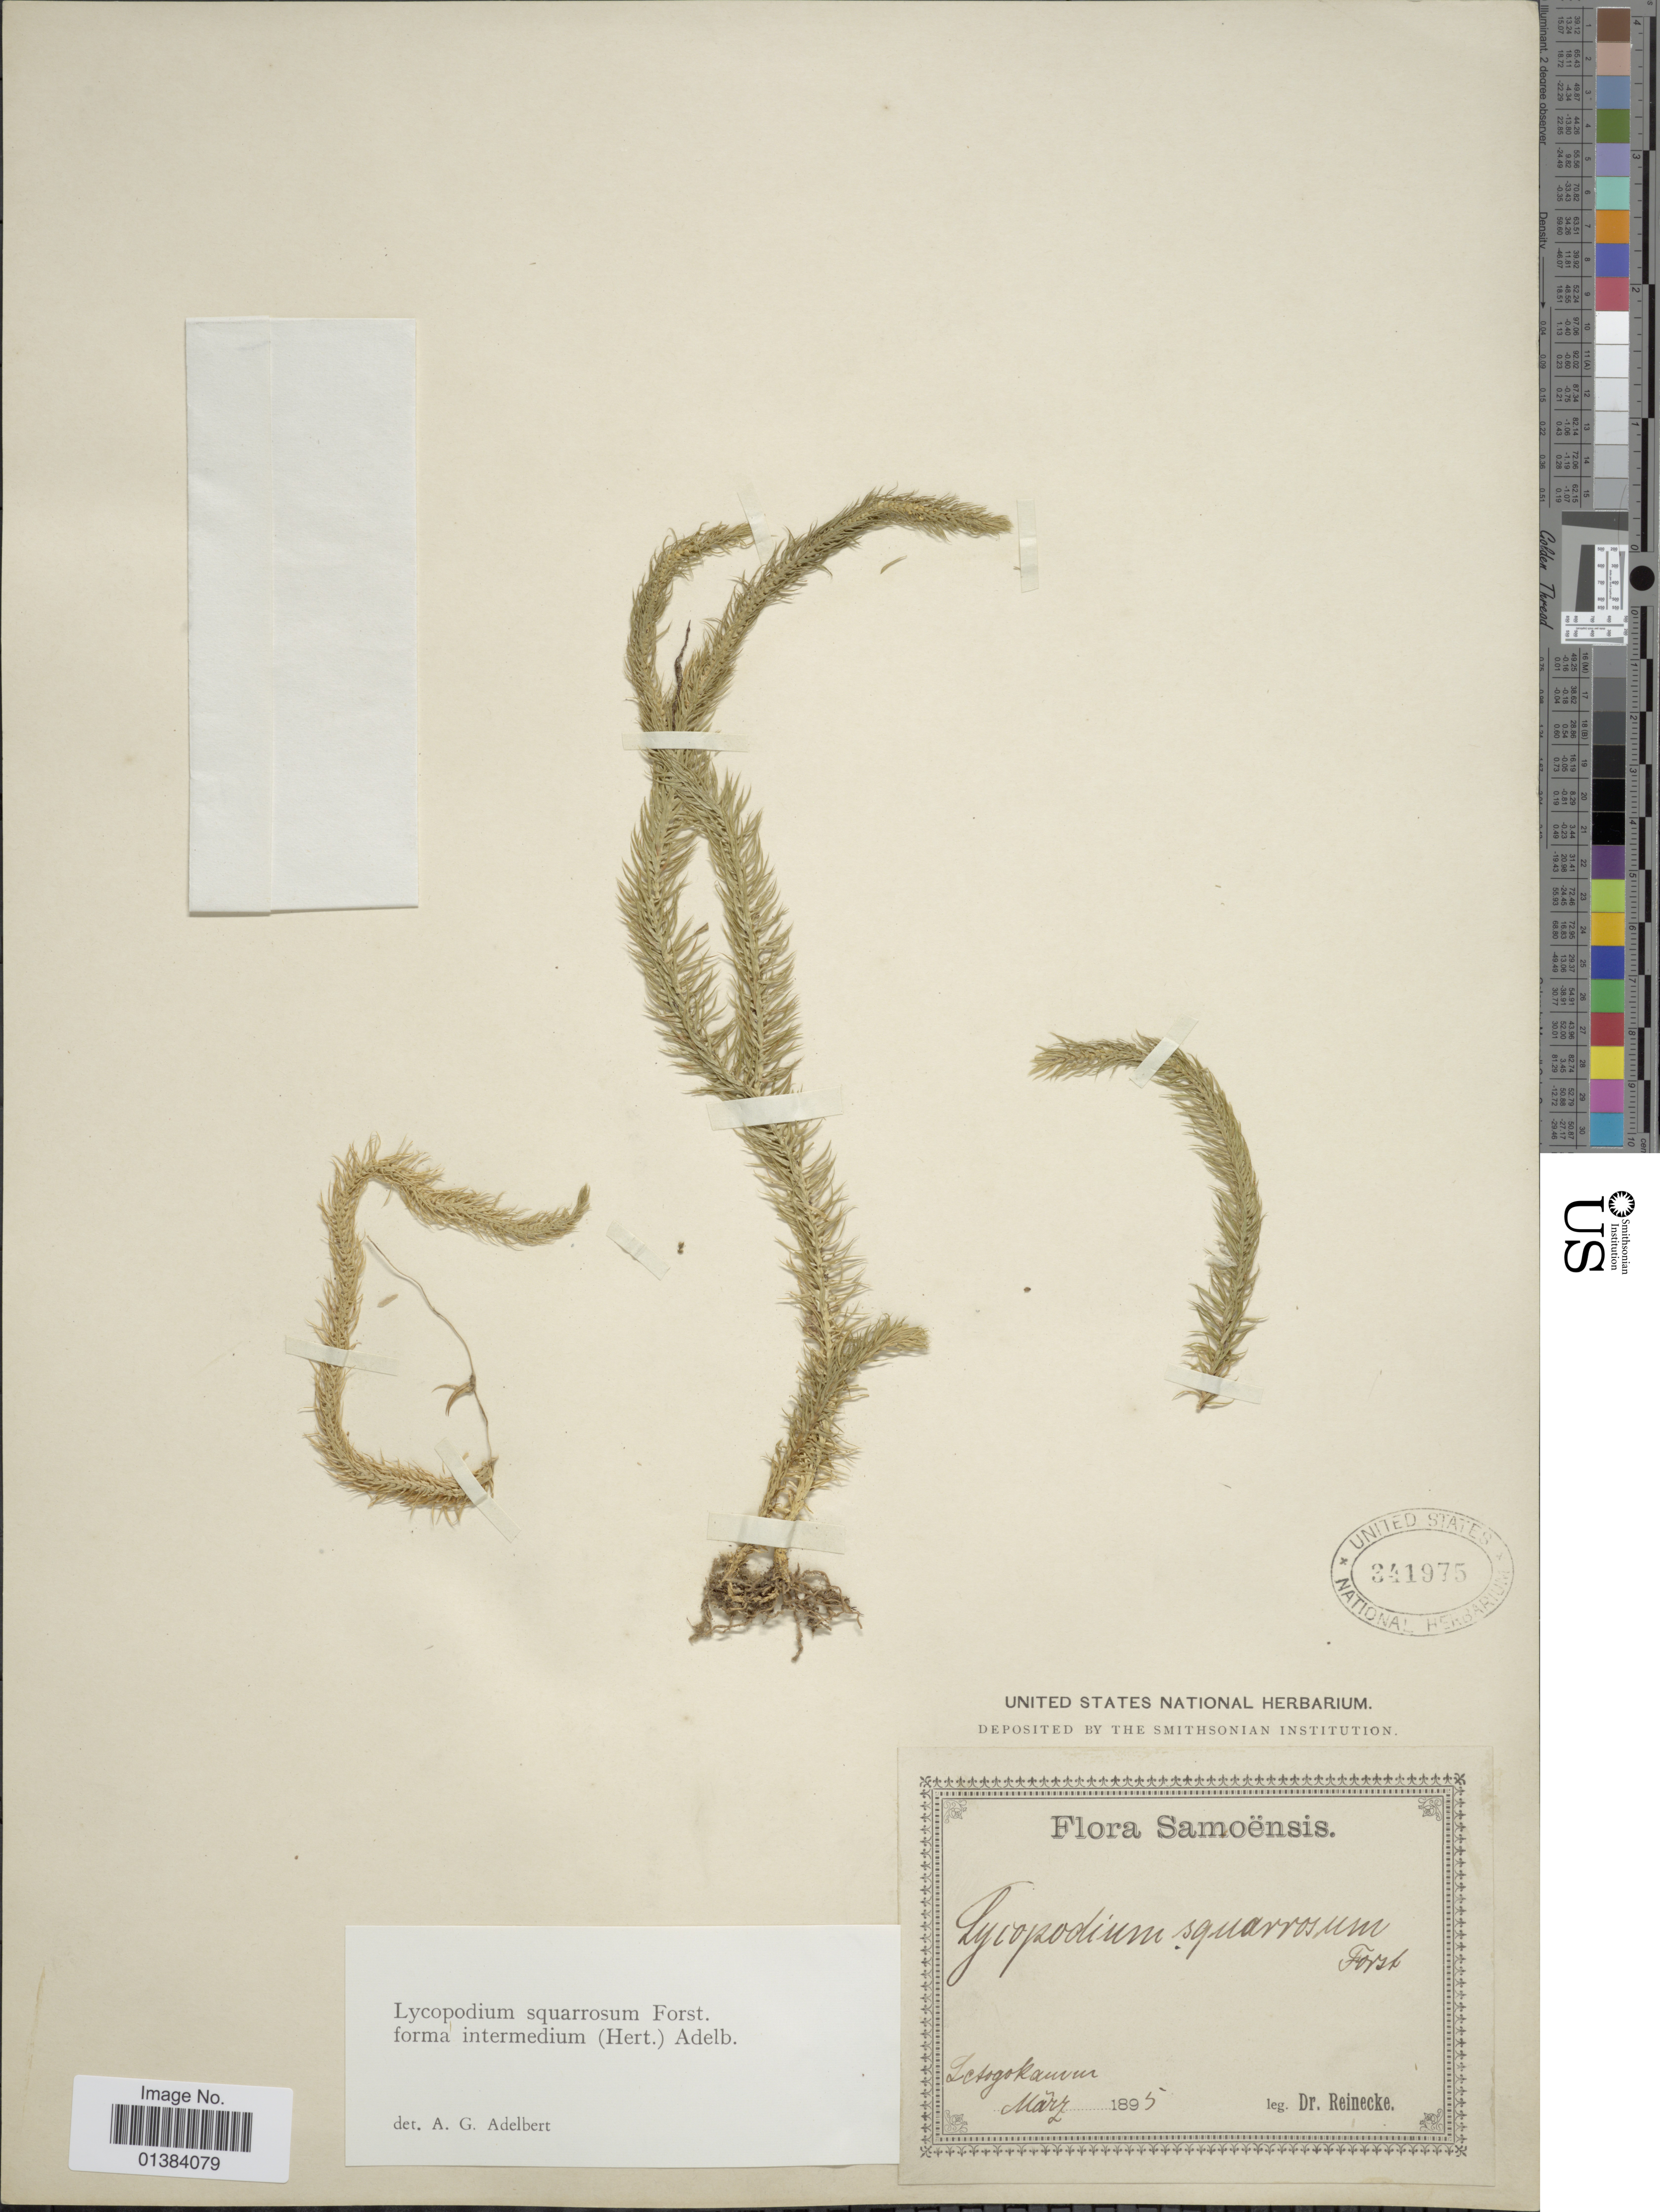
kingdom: Plantae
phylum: Tracheophyta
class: Lycopodiopsida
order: Lycopodiales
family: Lycopodiaceae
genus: Phlegmariurus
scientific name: Phlegmariurus squarrosus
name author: (G. Forst.) Á. Löve & D. Löve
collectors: -- Reinecke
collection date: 1895-03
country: Samoa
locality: Samoënsis. Letogokamm. [interpreted]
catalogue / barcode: US 341975